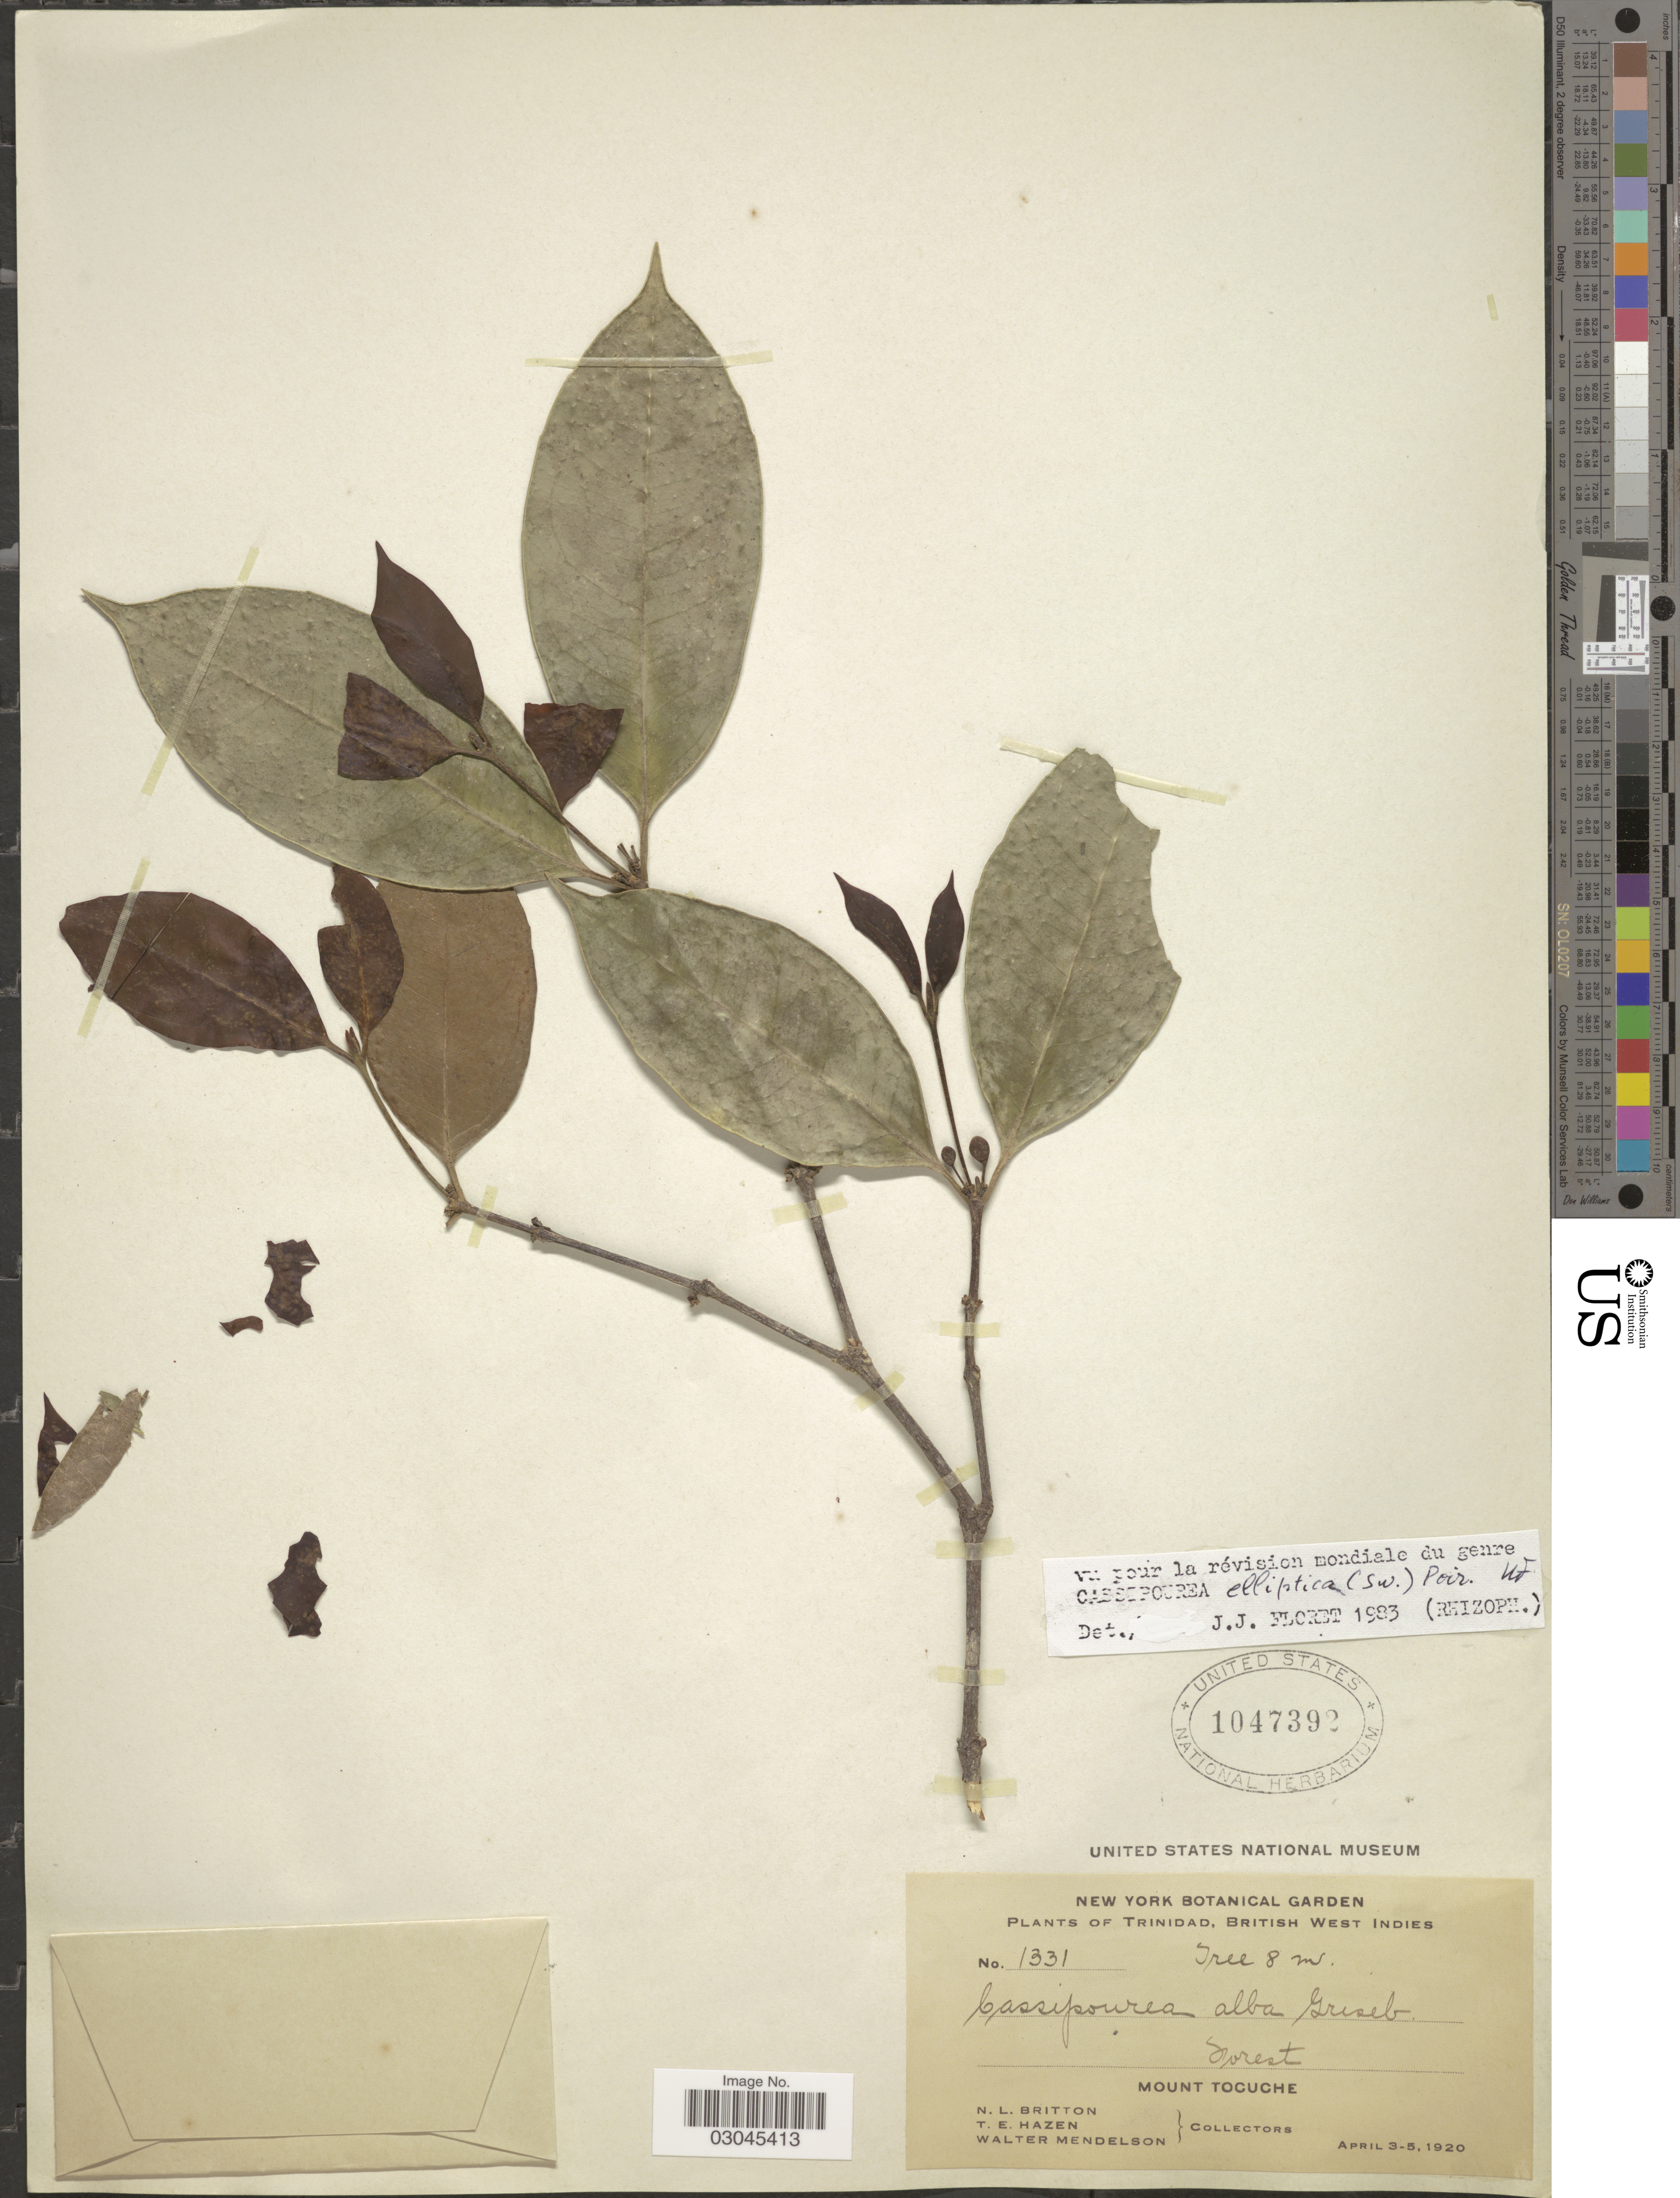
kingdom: Plantae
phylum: Tracheophyta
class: Magnoliopsida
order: Malpighiales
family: Rhizophoraceae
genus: Cassipourea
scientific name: Cassipourea elliptica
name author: (Sw.) Poir.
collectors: N. Britton, T. E. Hazen & W. Mendelson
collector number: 1331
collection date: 1920-04-03/1920-04-05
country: Trinidad and Tobago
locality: Trinidad, British West Indies. Mount Tocuche.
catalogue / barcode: US 1047392